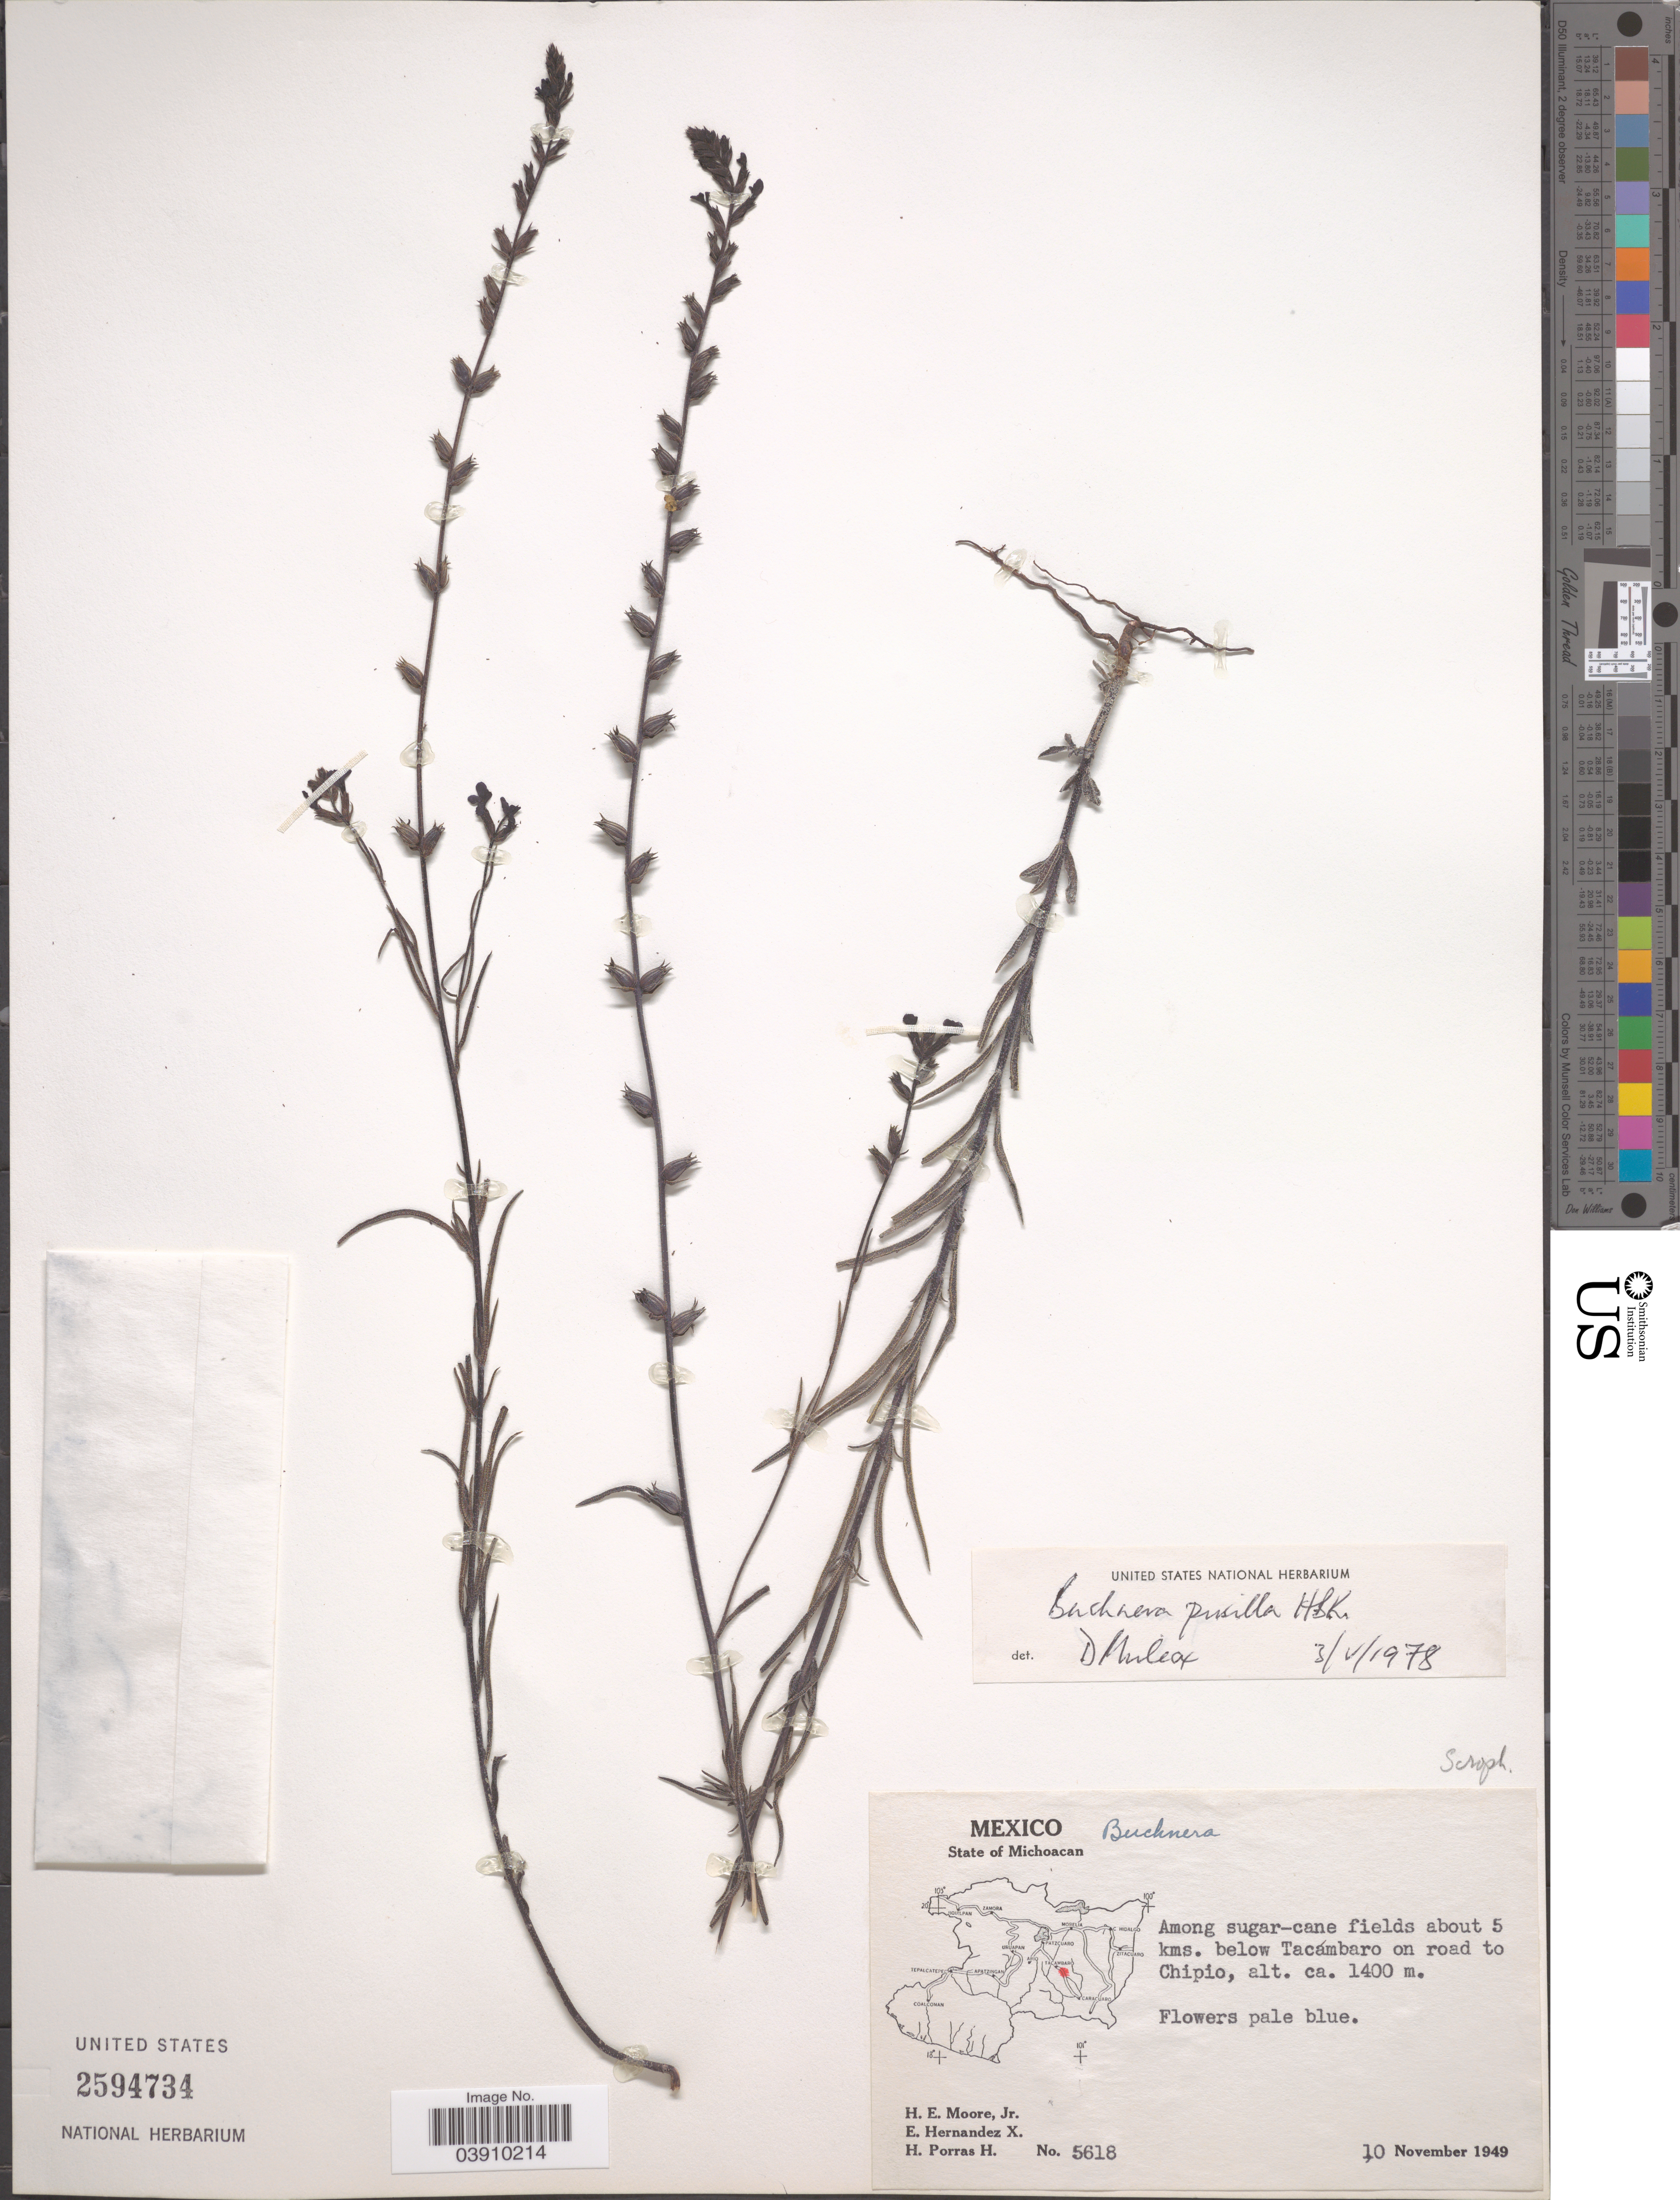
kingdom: Plantae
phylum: Tracheophyta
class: Magnoliopsida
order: Lamiales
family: Orobanchaceae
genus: Buchnera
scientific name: Buchnera pusilla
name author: Kunth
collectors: H. Moore, E. Hernandez X. & H. Porras-H.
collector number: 5618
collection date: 1949-11-10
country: Mexico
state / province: Michoacán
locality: Among sugar-cane fields about 5 kms. below Tacámbaro on road to Chipio.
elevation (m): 1400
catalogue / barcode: US 2594734